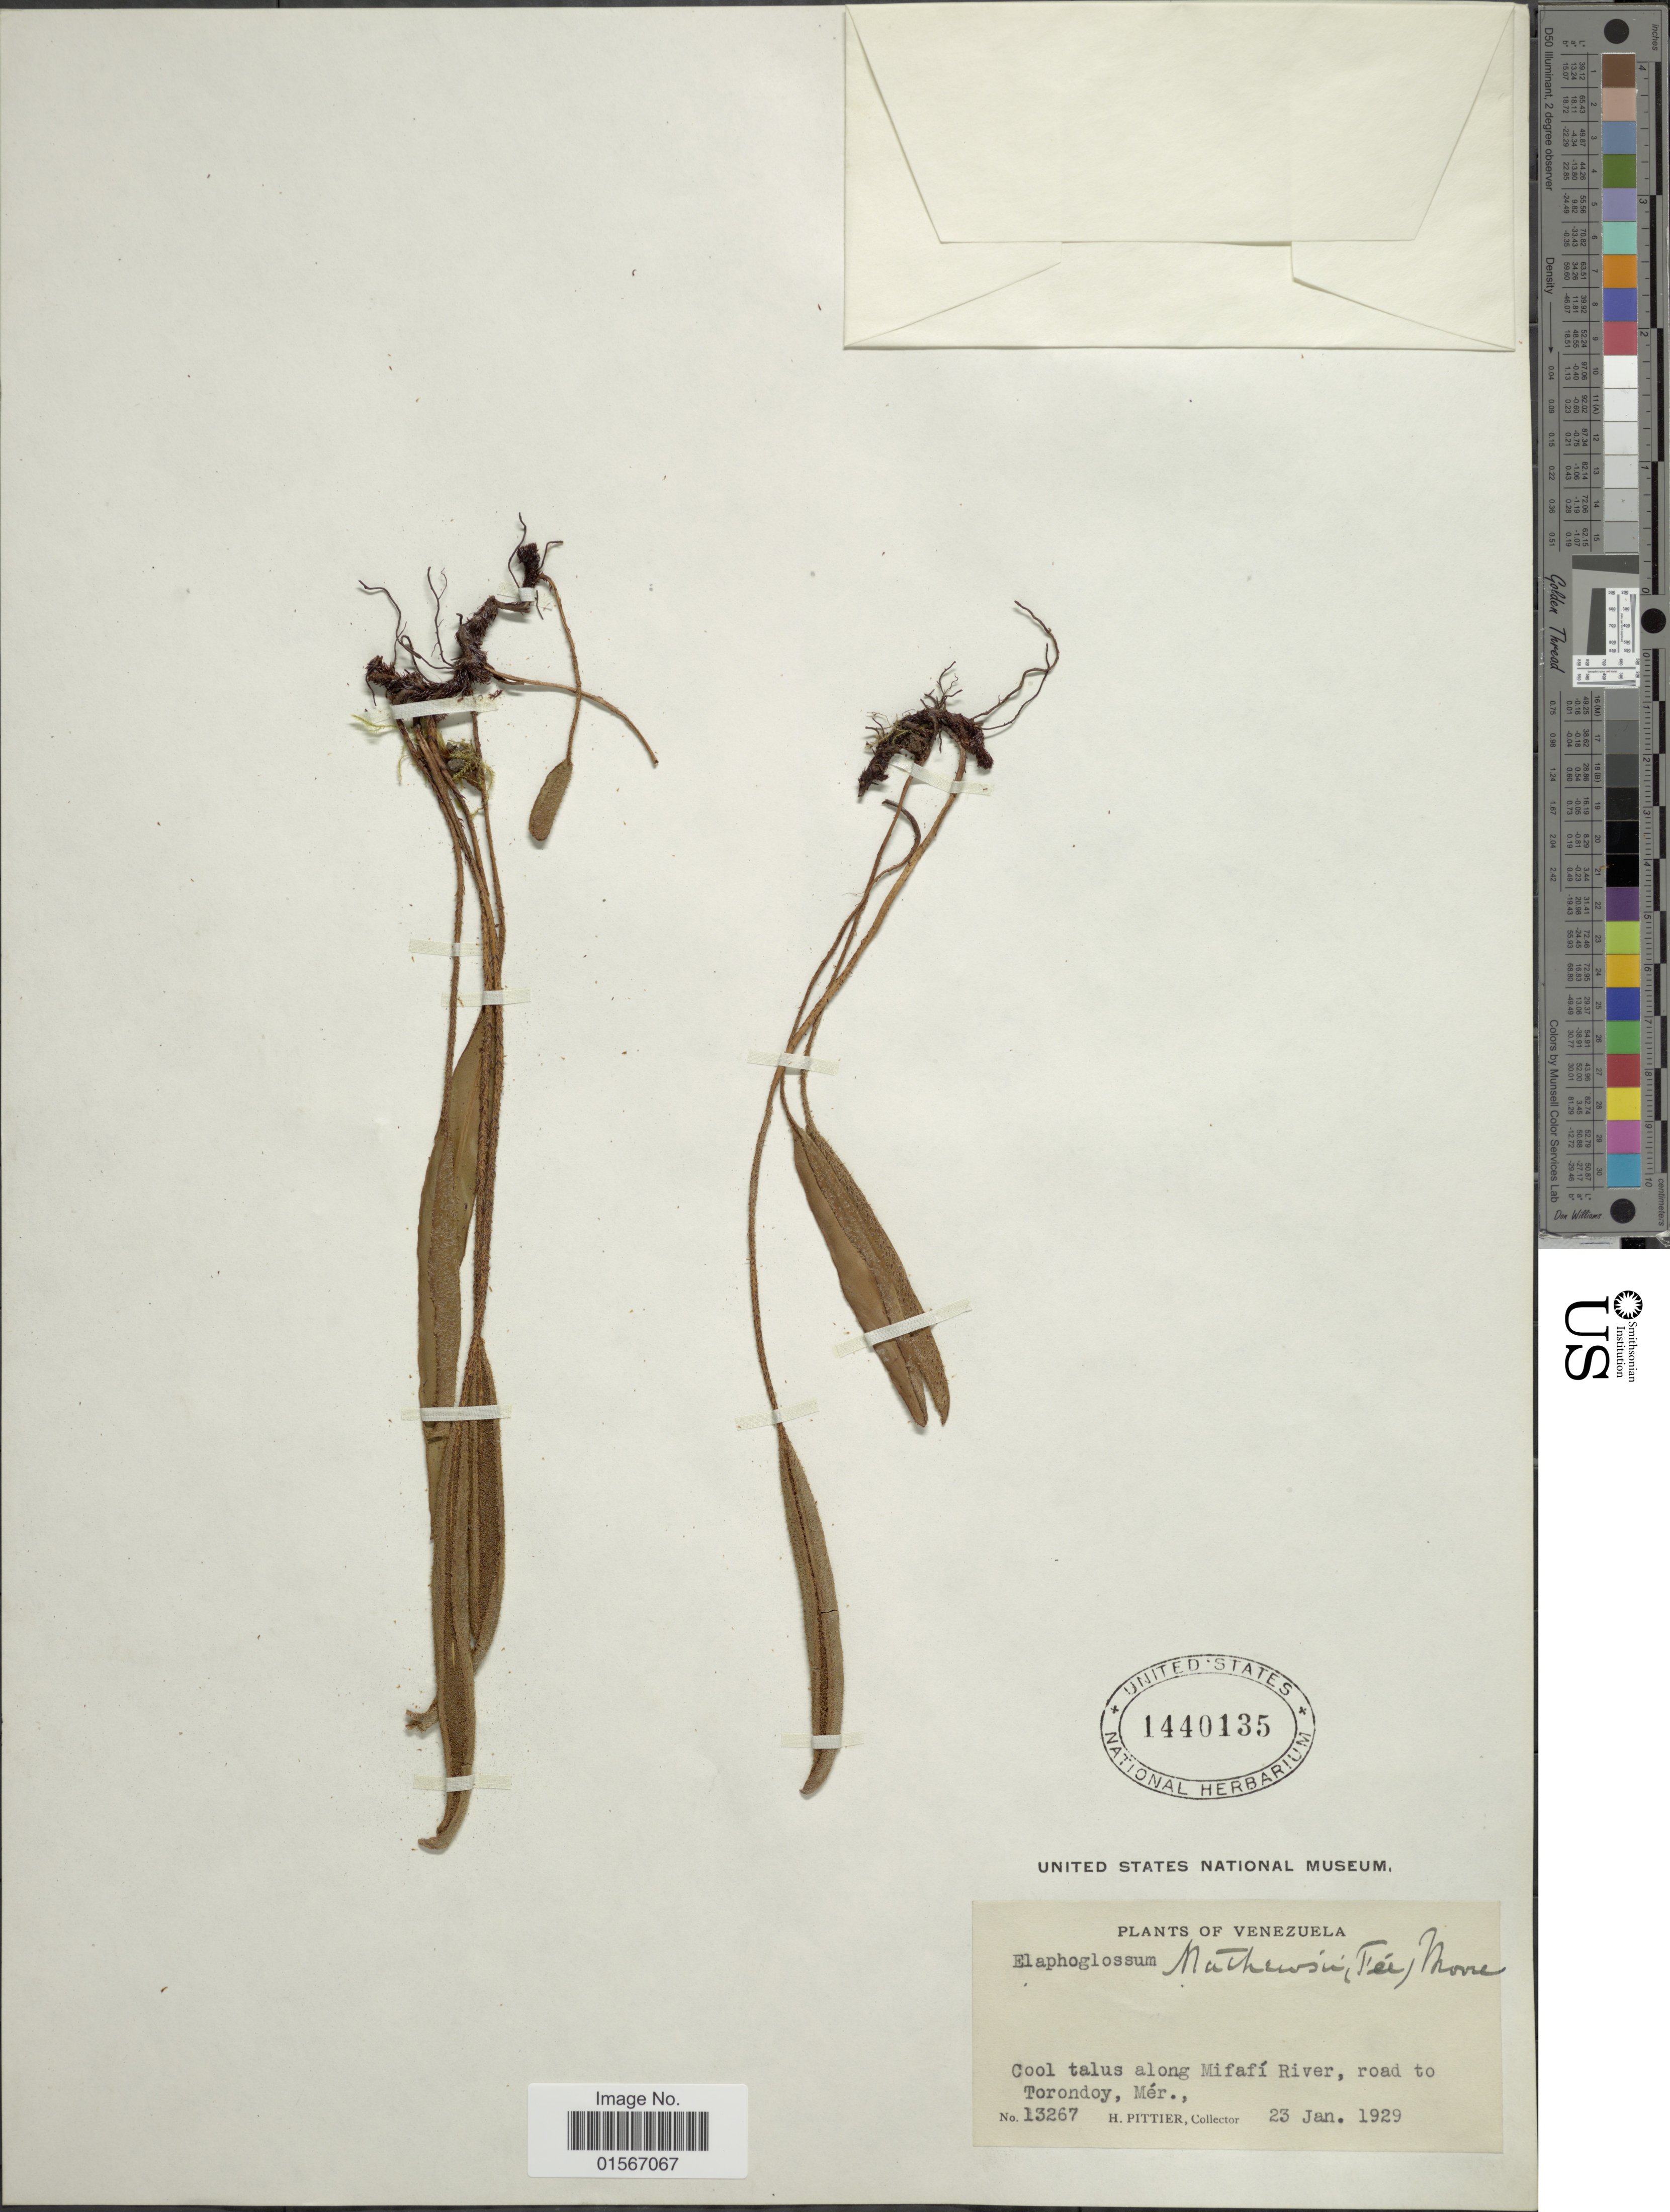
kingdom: Plantae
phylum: Tracheophyta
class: Polypodiopsida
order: Polypodiales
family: Dryopteridaceae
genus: Elaphoglossum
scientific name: Elaphoglossum mathewsii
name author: (Fée) T. Moore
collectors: H. F. Pittier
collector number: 13267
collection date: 1929-01-23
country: Venezuela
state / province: Mérida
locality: Cool talus along Mifafí River, road to Torondoy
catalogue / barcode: US 1440135